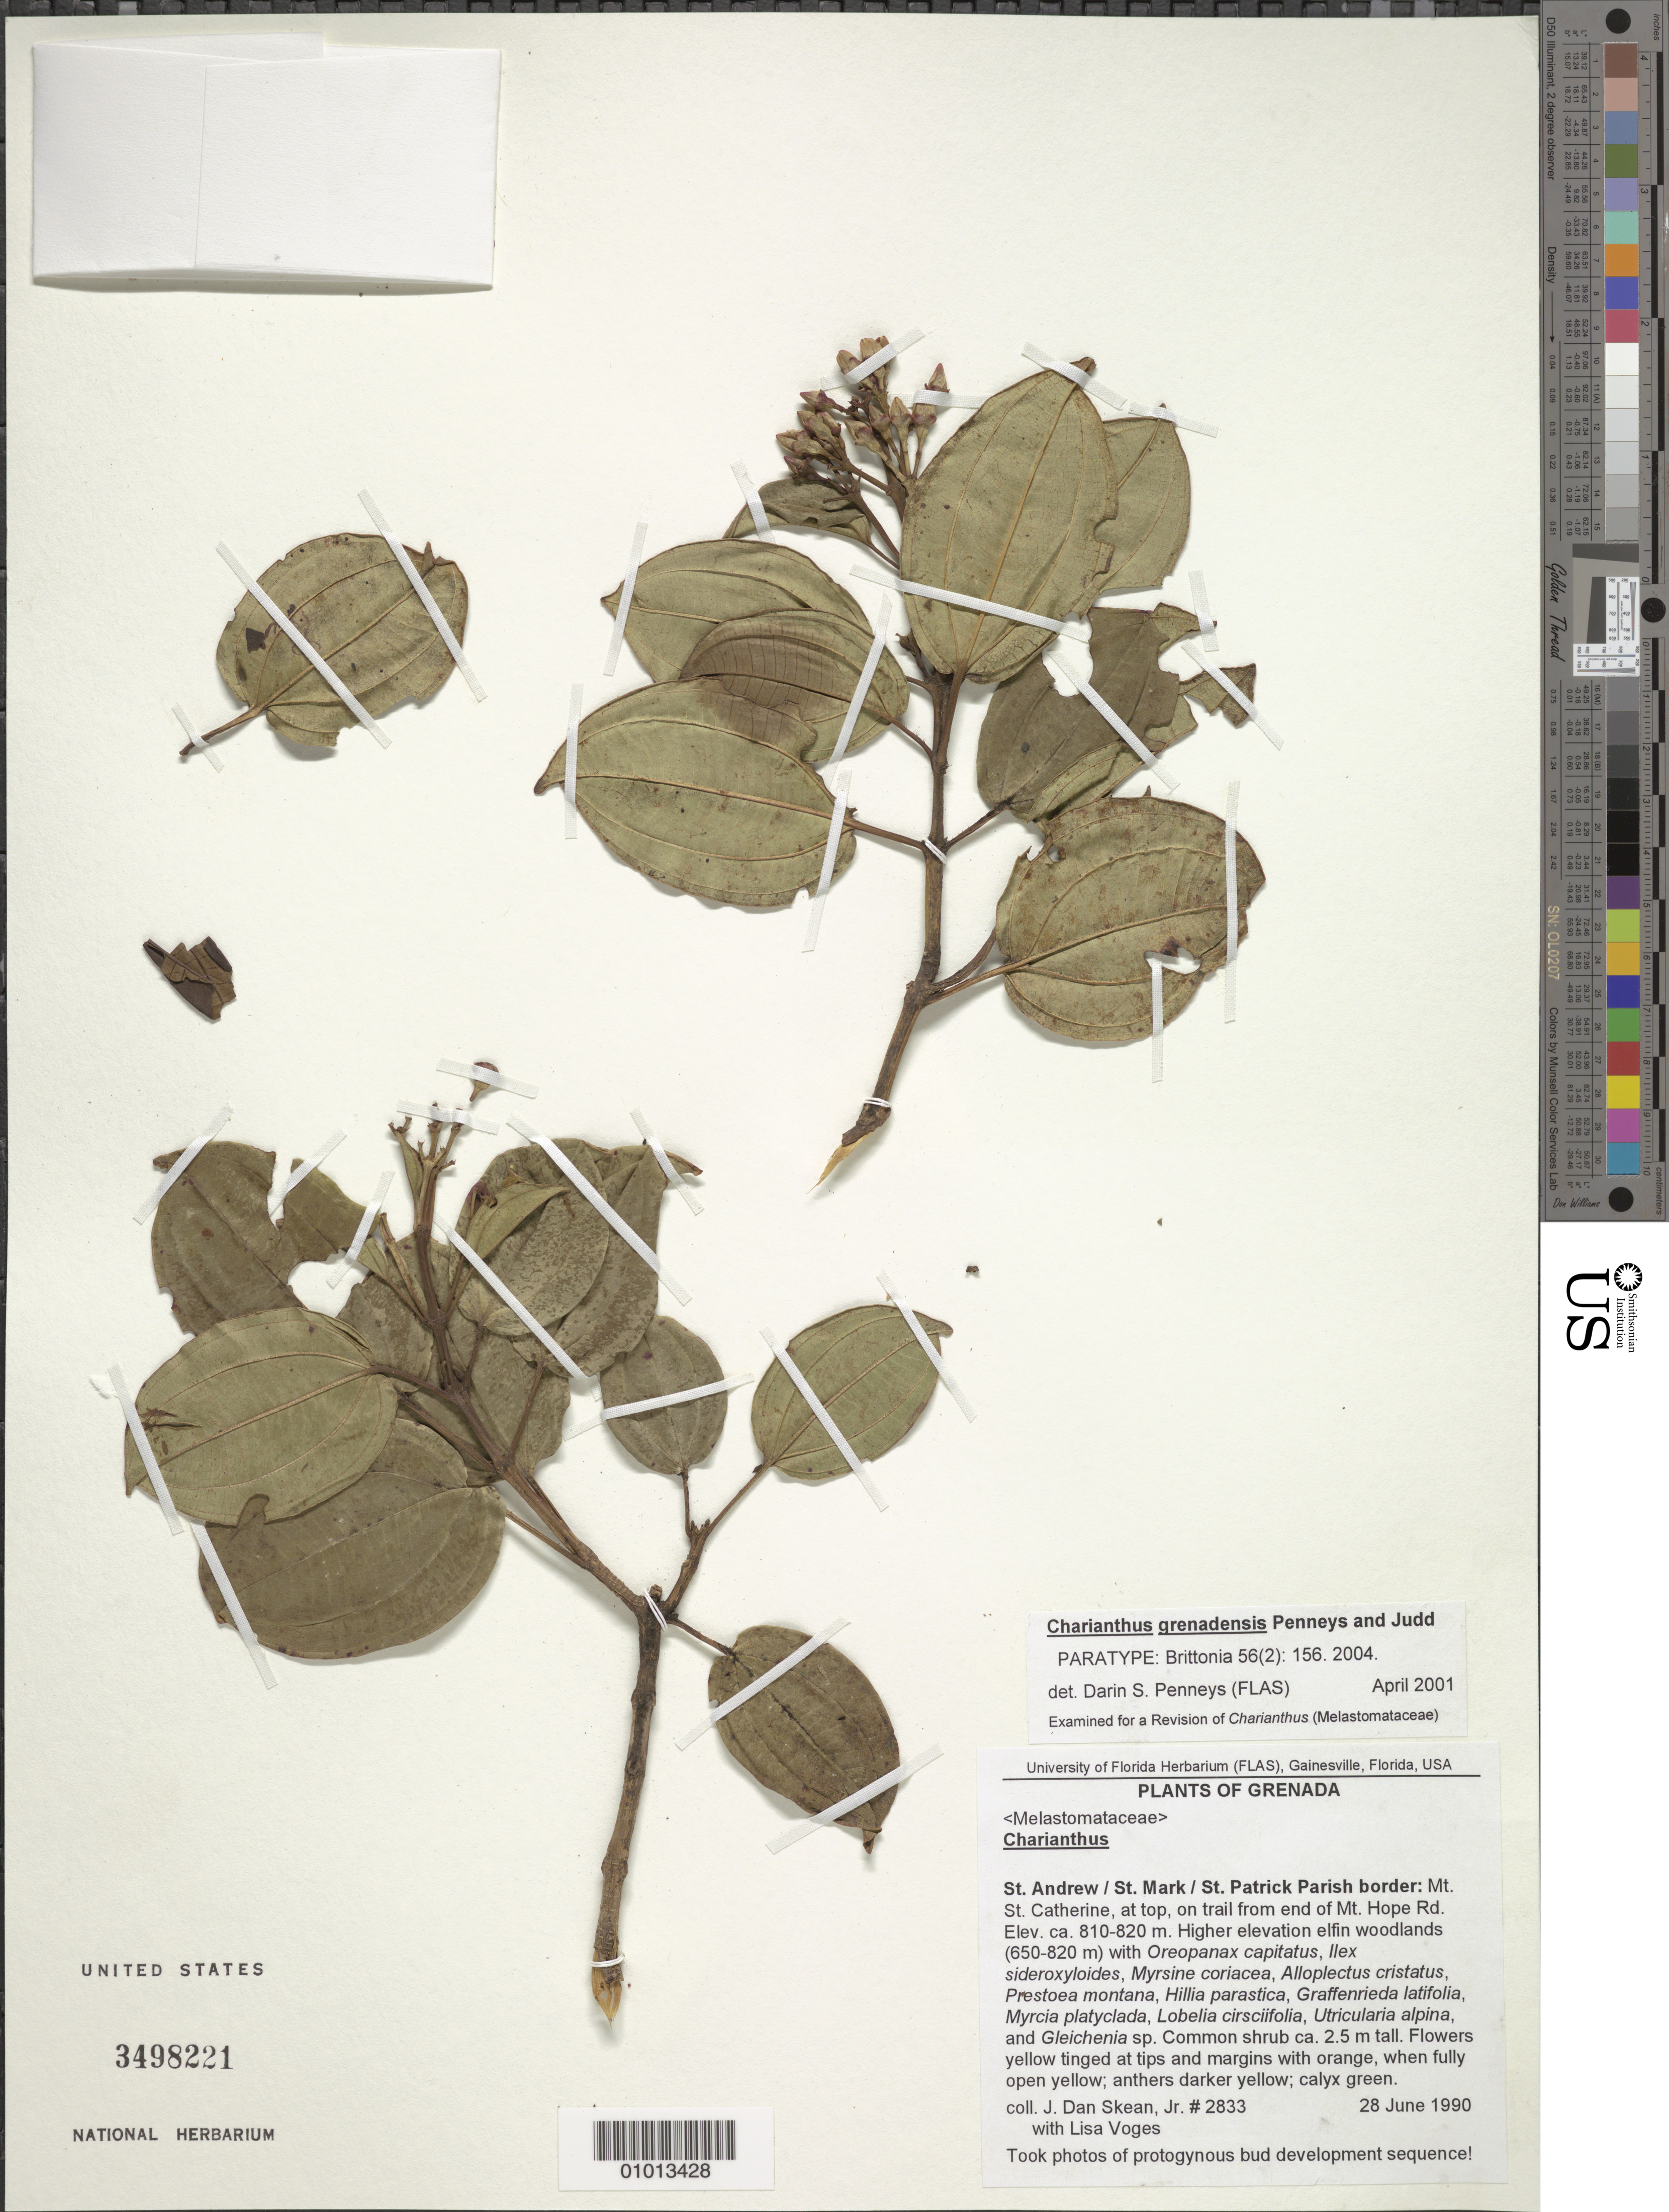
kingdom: Plantae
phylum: Tracheophyta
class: Magnoliopsida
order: Myrtales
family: Melastomataceae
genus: Charianthus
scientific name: Charianthus grenadensis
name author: Penneys & Judd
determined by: Penneys, D. S.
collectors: J. D. Skean & L. Voges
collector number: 2833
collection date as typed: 28 Jun 1990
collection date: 1990-06-28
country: Grenada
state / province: Saint Andrew / Saint Mark / Saint Patrick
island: Grenada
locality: Mt. St. Catherine at top, on trail from end of Mt. Hope Road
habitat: Higher elevation elfin woodlands (650-850 m) with Oreopanax capitatus, Ilex sideroxyloides, Myrsine coriacea, Alloplectus cristus, Prestoea montana, Hillia parasitica, Graffenrieda latifolia, Myrcia platyclada, Lobelia cirsciifolia, Utricularia alpina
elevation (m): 810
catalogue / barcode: US 3498221